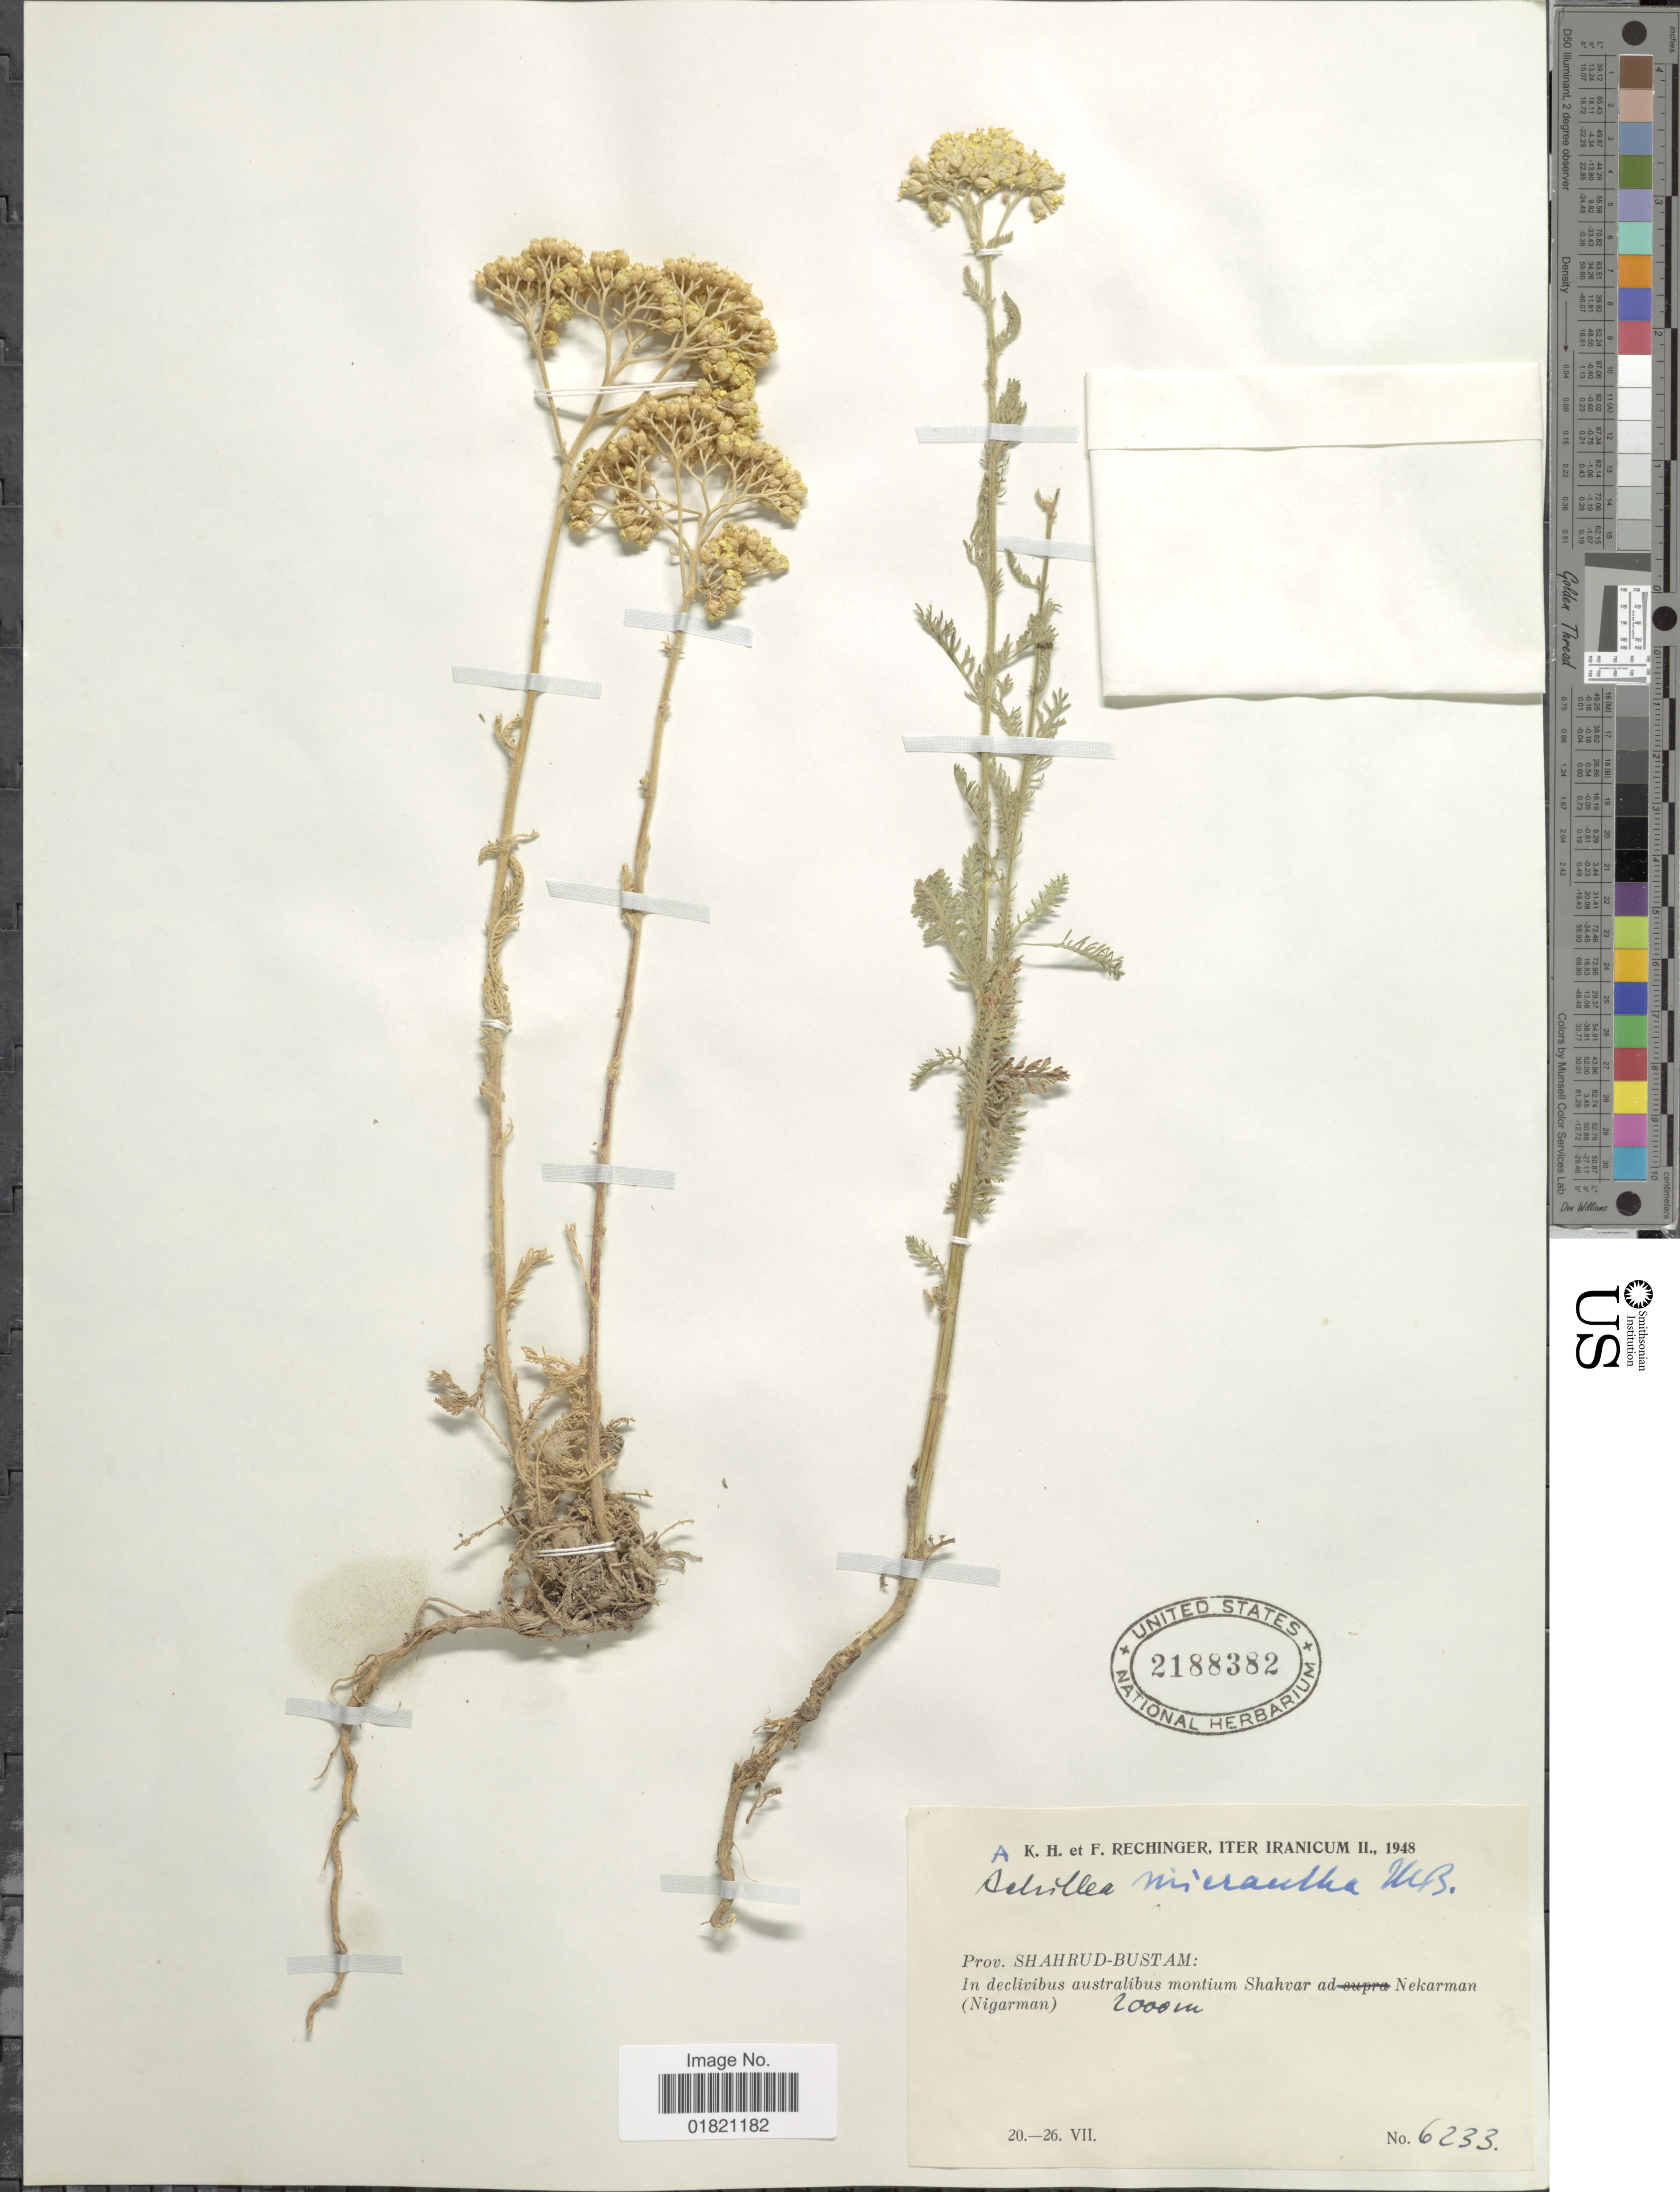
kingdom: Plantae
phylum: Tracheophyta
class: Magnoliopsida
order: Asterales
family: Asteraceae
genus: Achillea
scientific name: Achillea micrantha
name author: M. Bieb.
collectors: K. H. Rechinger & F. Rechinger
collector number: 6233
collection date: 1948-07-20/1948-07-26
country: Iran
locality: Prov. Shahrud-Bustam: montium Shahvar ad Nekarman (Nigarman)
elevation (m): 2000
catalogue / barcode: US 2188382